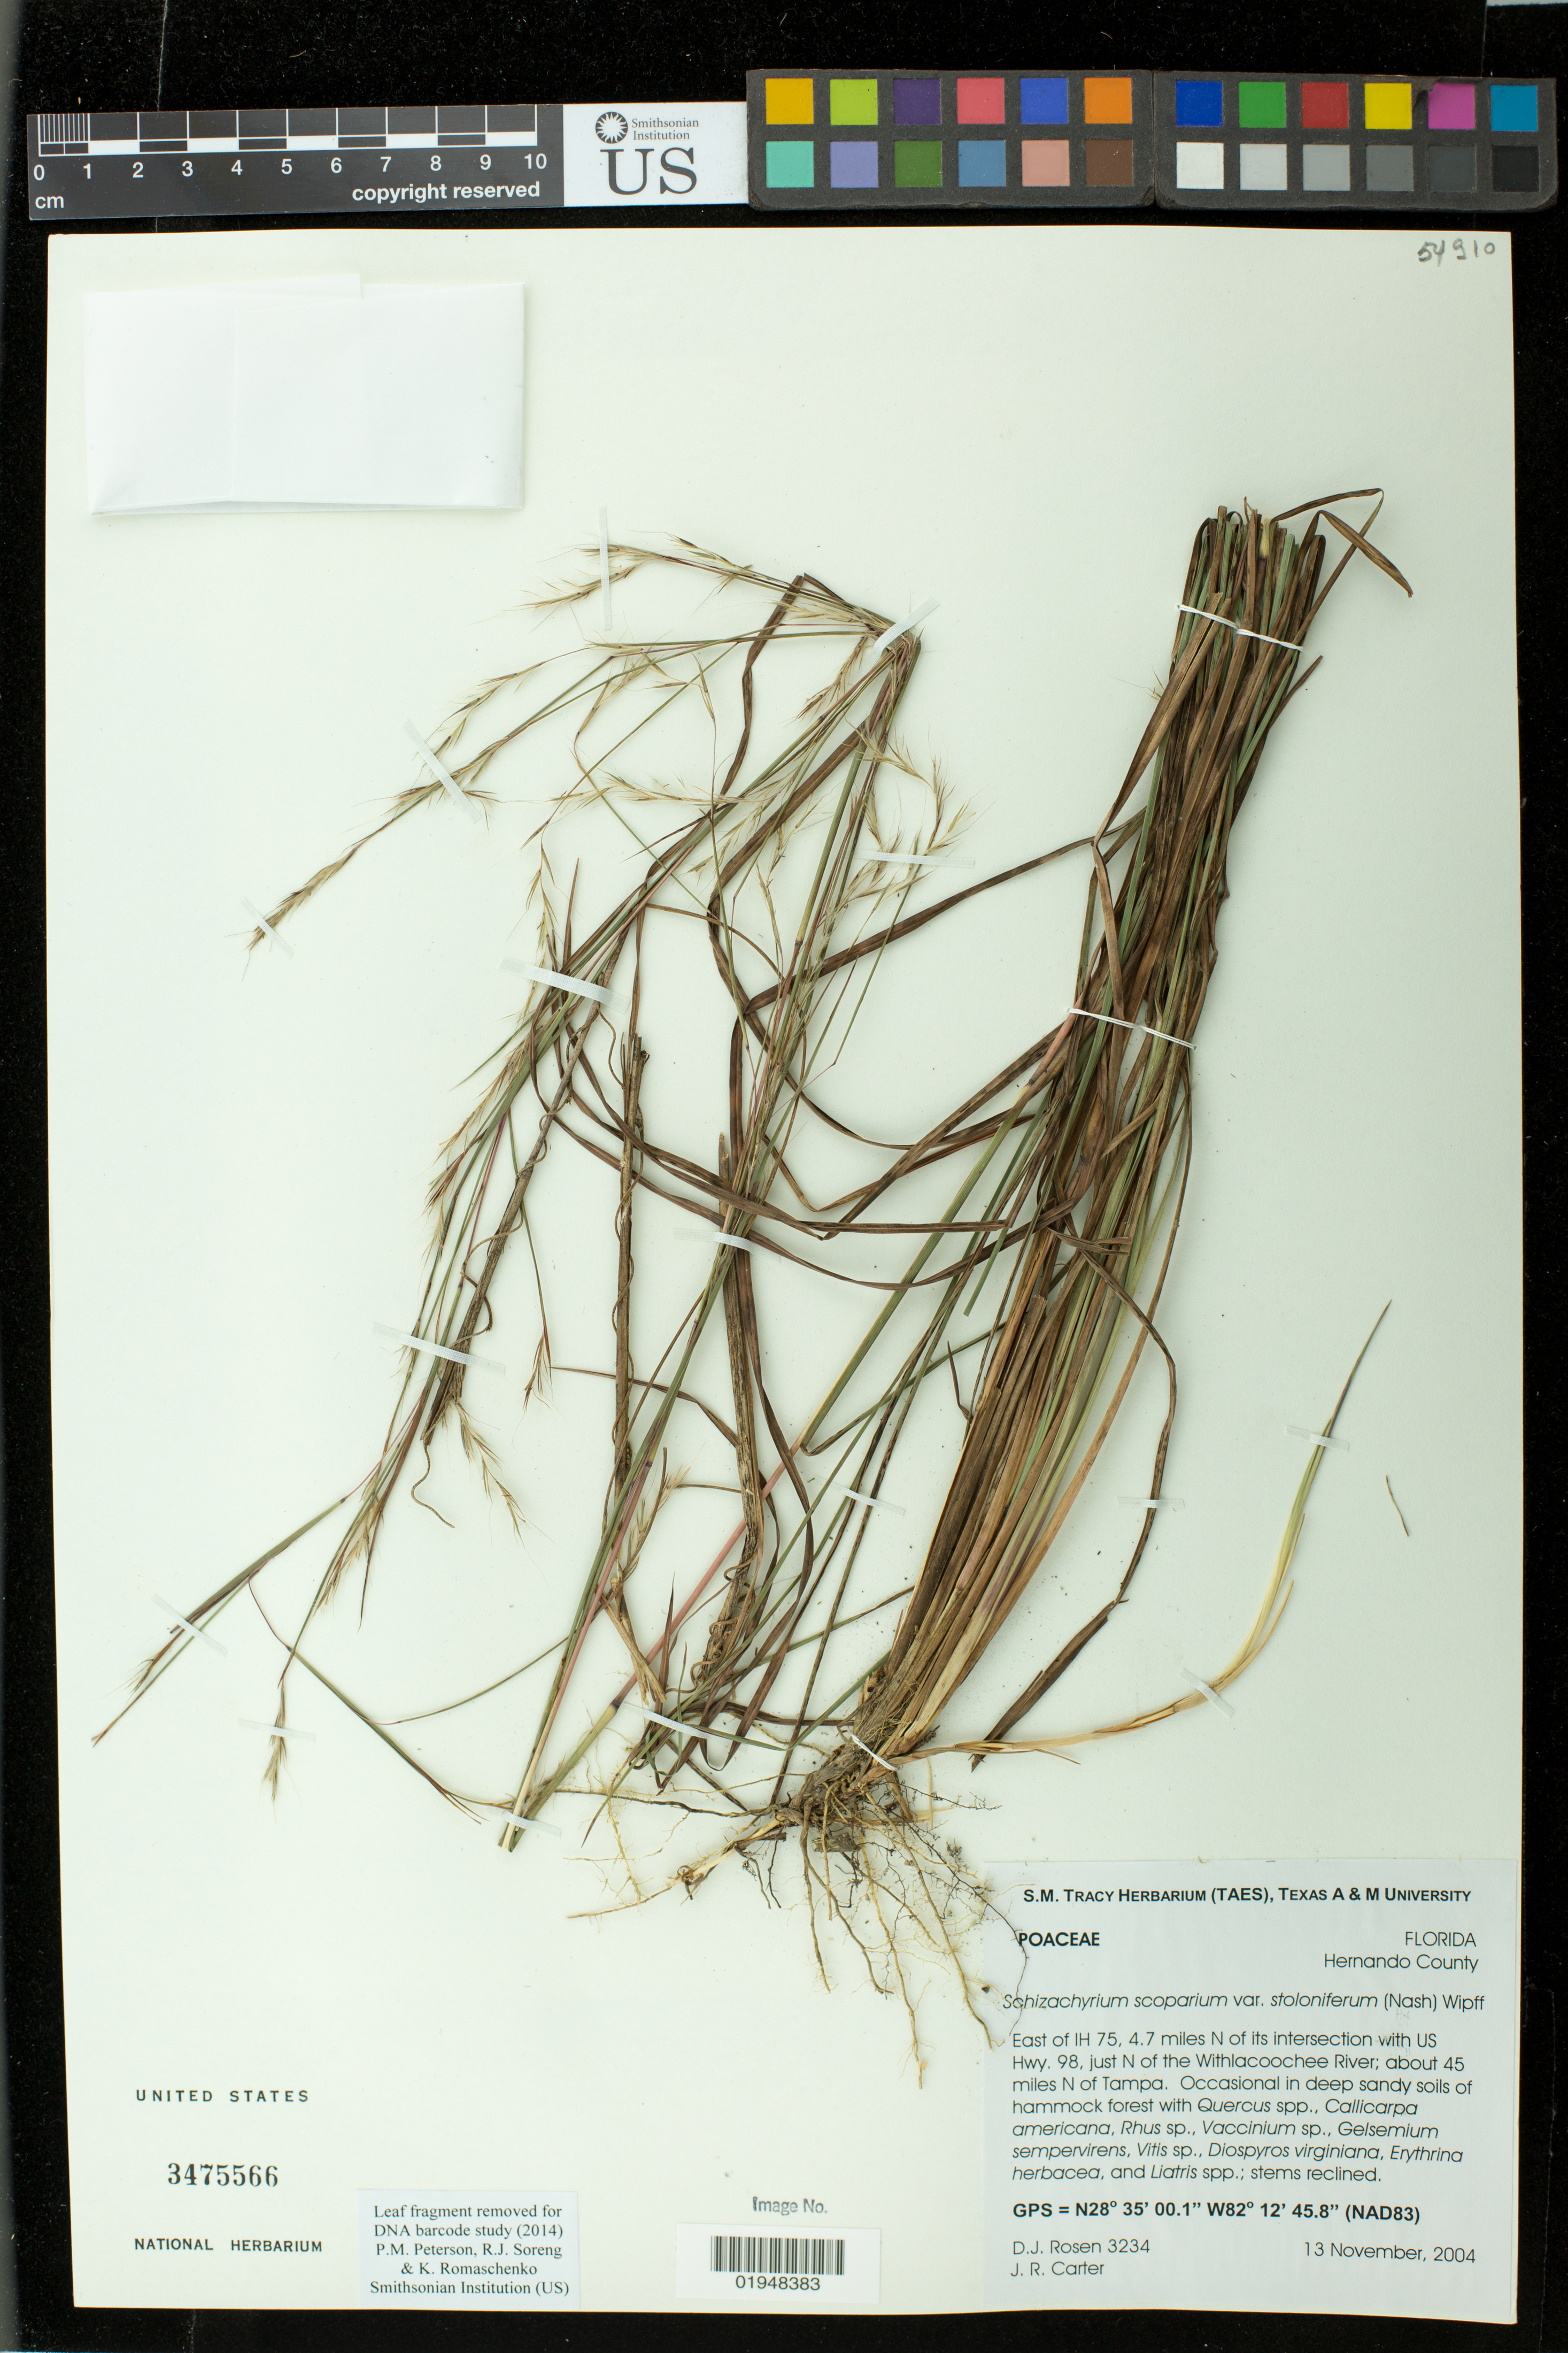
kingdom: Plantae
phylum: Tracheophyta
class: Liliopsida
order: Poales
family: Poaceae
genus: Schizachyrium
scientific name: Schizachyrium scoparium var. stoloniferum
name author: (Nash) Wipff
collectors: D. J. Rosen & J. Carter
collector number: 3234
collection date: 2004-11-13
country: United States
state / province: Florida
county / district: Hernando County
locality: East of IH 75, 4.7 miles N of its intersection with US Hwy. 98, just N of the Withlacoochee River; about 45 miles N of Tampa.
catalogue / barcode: US 3475566